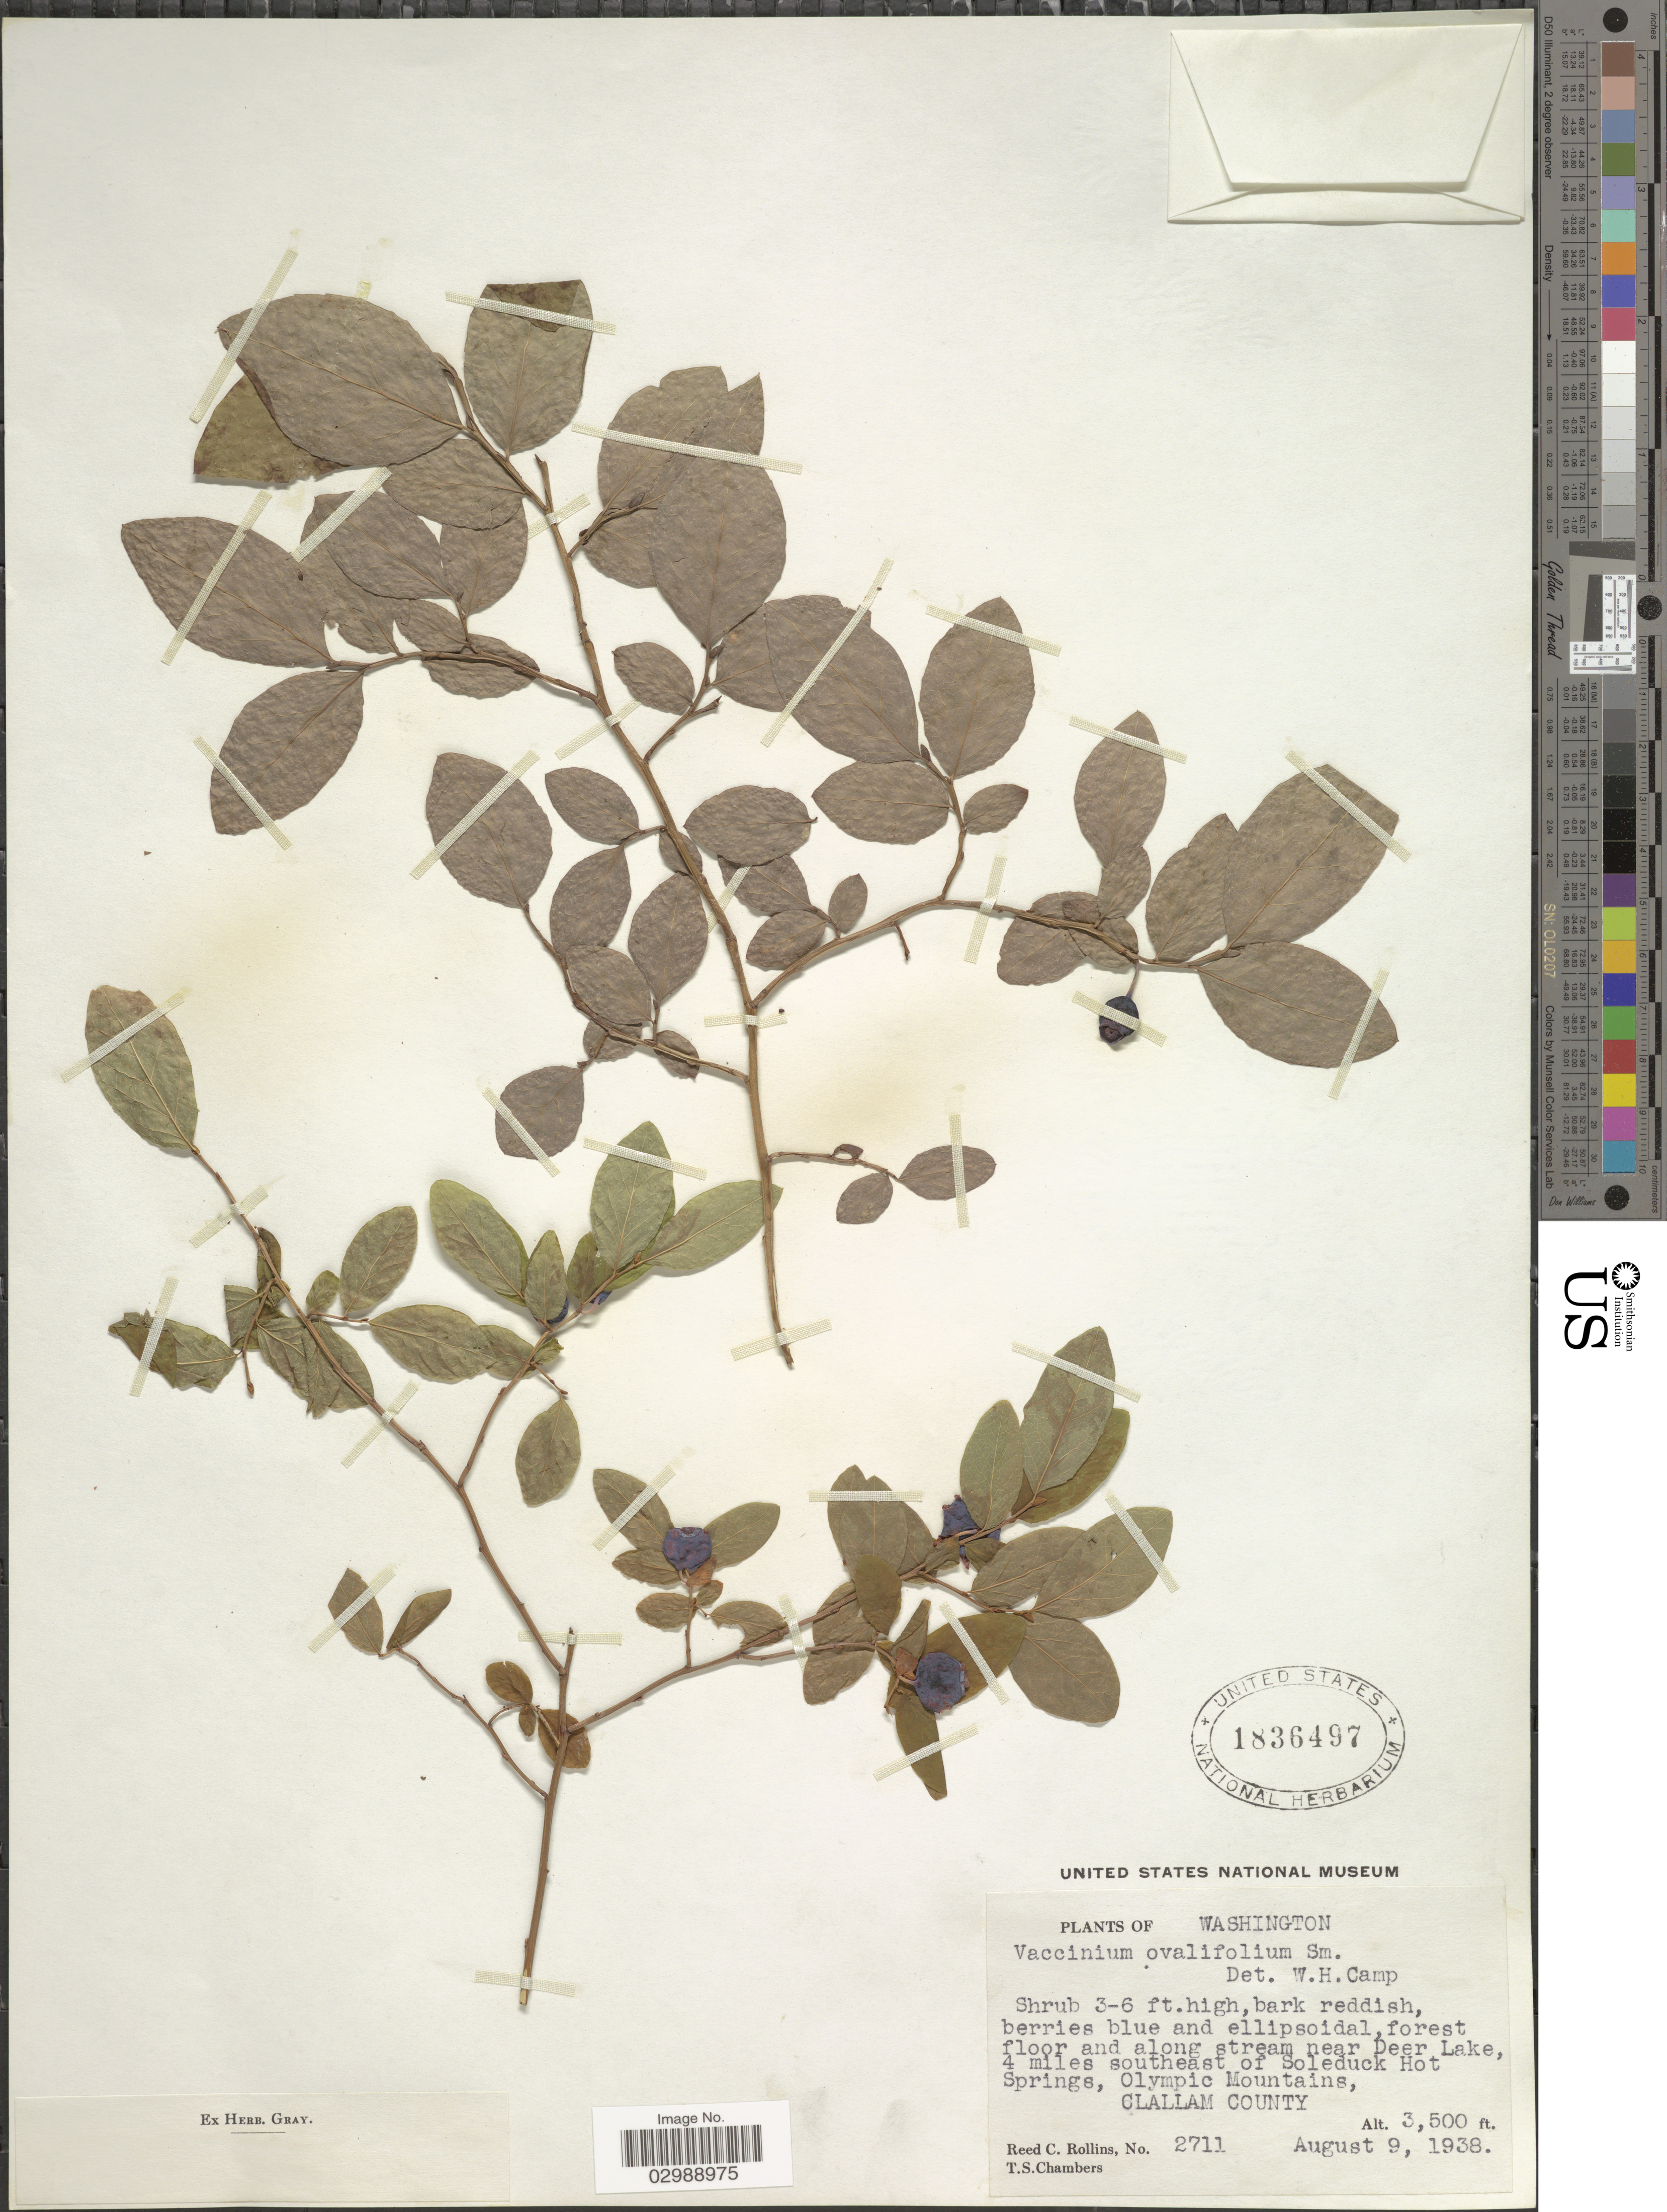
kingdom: Plantae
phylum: Tracheophyta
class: Magnoliopsida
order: Ericales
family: Ericaceae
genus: Vaccinium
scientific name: Vaccinium ovalifolium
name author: Sm.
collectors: R. C. Rollins & T. Chambers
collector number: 2711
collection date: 1938-08-09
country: United States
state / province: Washington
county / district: Clallam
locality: Along stream near Deer Lake, 4 miles southeast of Soleduck Hot Springs, Olympic Mountains, Clallam County.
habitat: floor and along stream near lake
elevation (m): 1067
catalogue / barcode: US 1836497